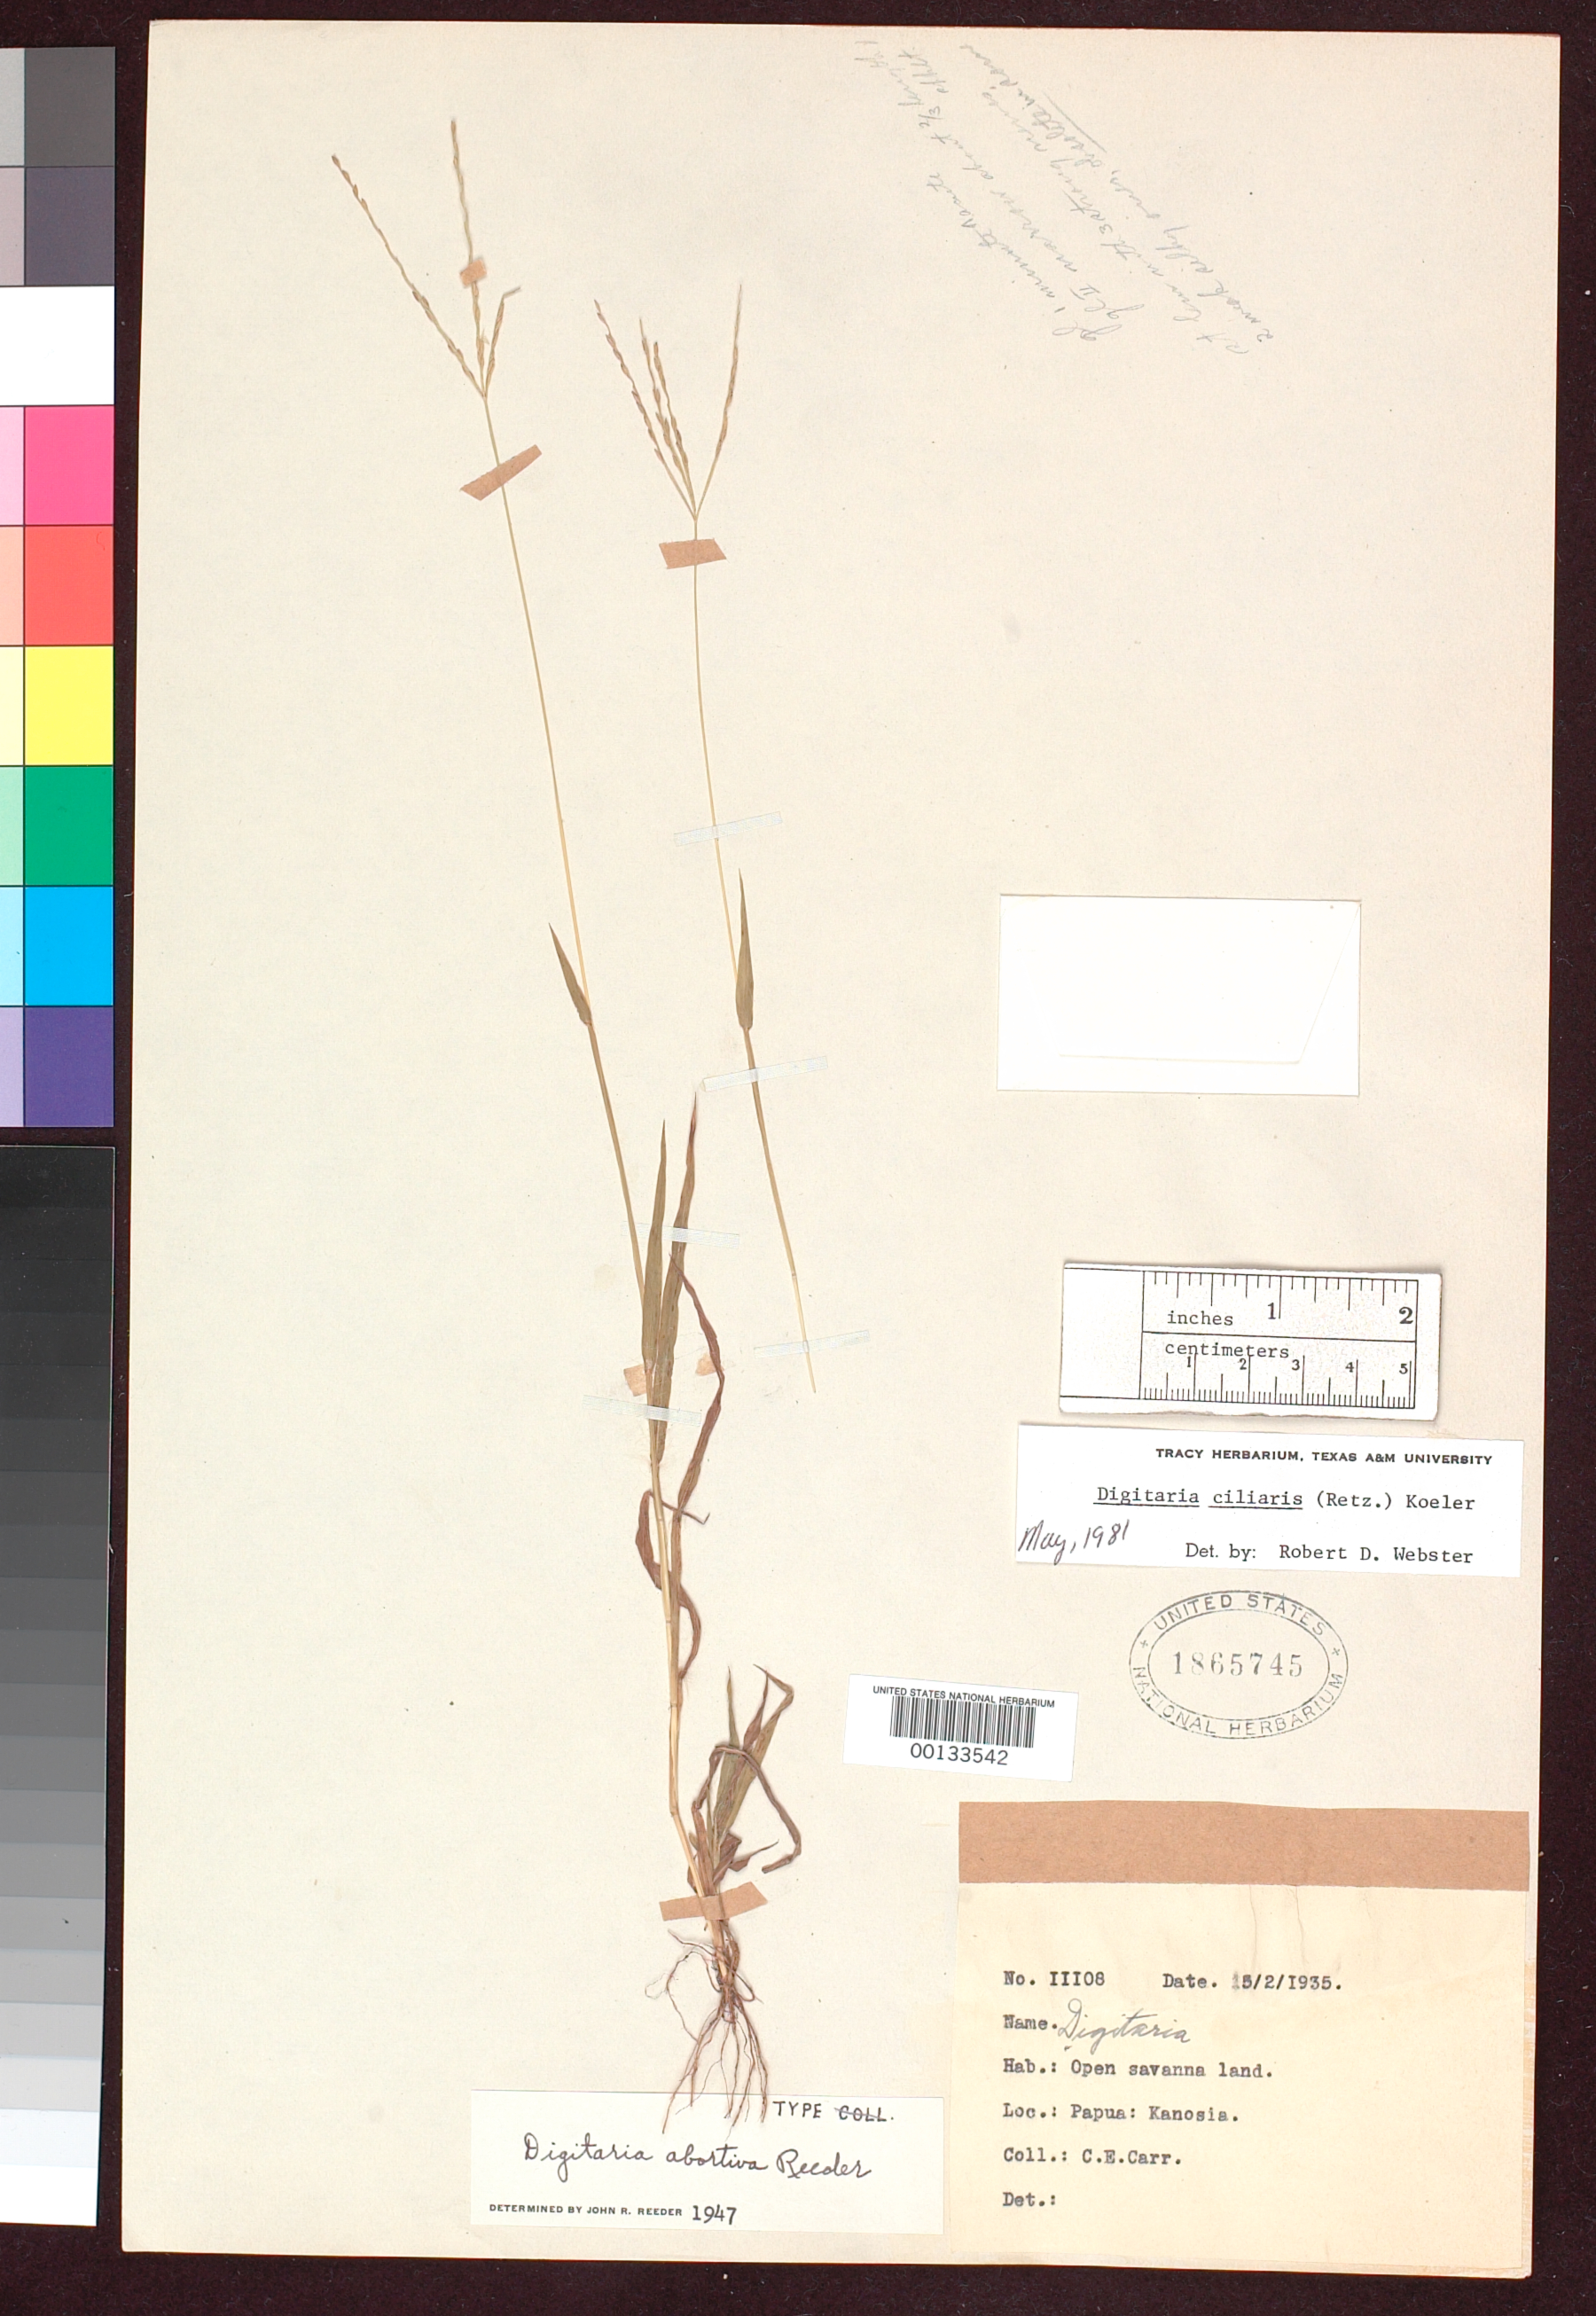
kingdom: Plantae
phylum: Tracheophyta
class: Liliopsida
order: Poales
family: Poaceae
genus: Digitaria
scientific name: Digitaria abortiva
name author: Reeder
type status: Type Collection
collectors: C. Carr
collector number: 11108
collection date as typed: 05 Feb 1935 or 02 May 1935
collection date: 1935-02-05 or 1935-05-02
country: Papua New Guinea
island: New Guinea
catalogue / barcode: US 1865745